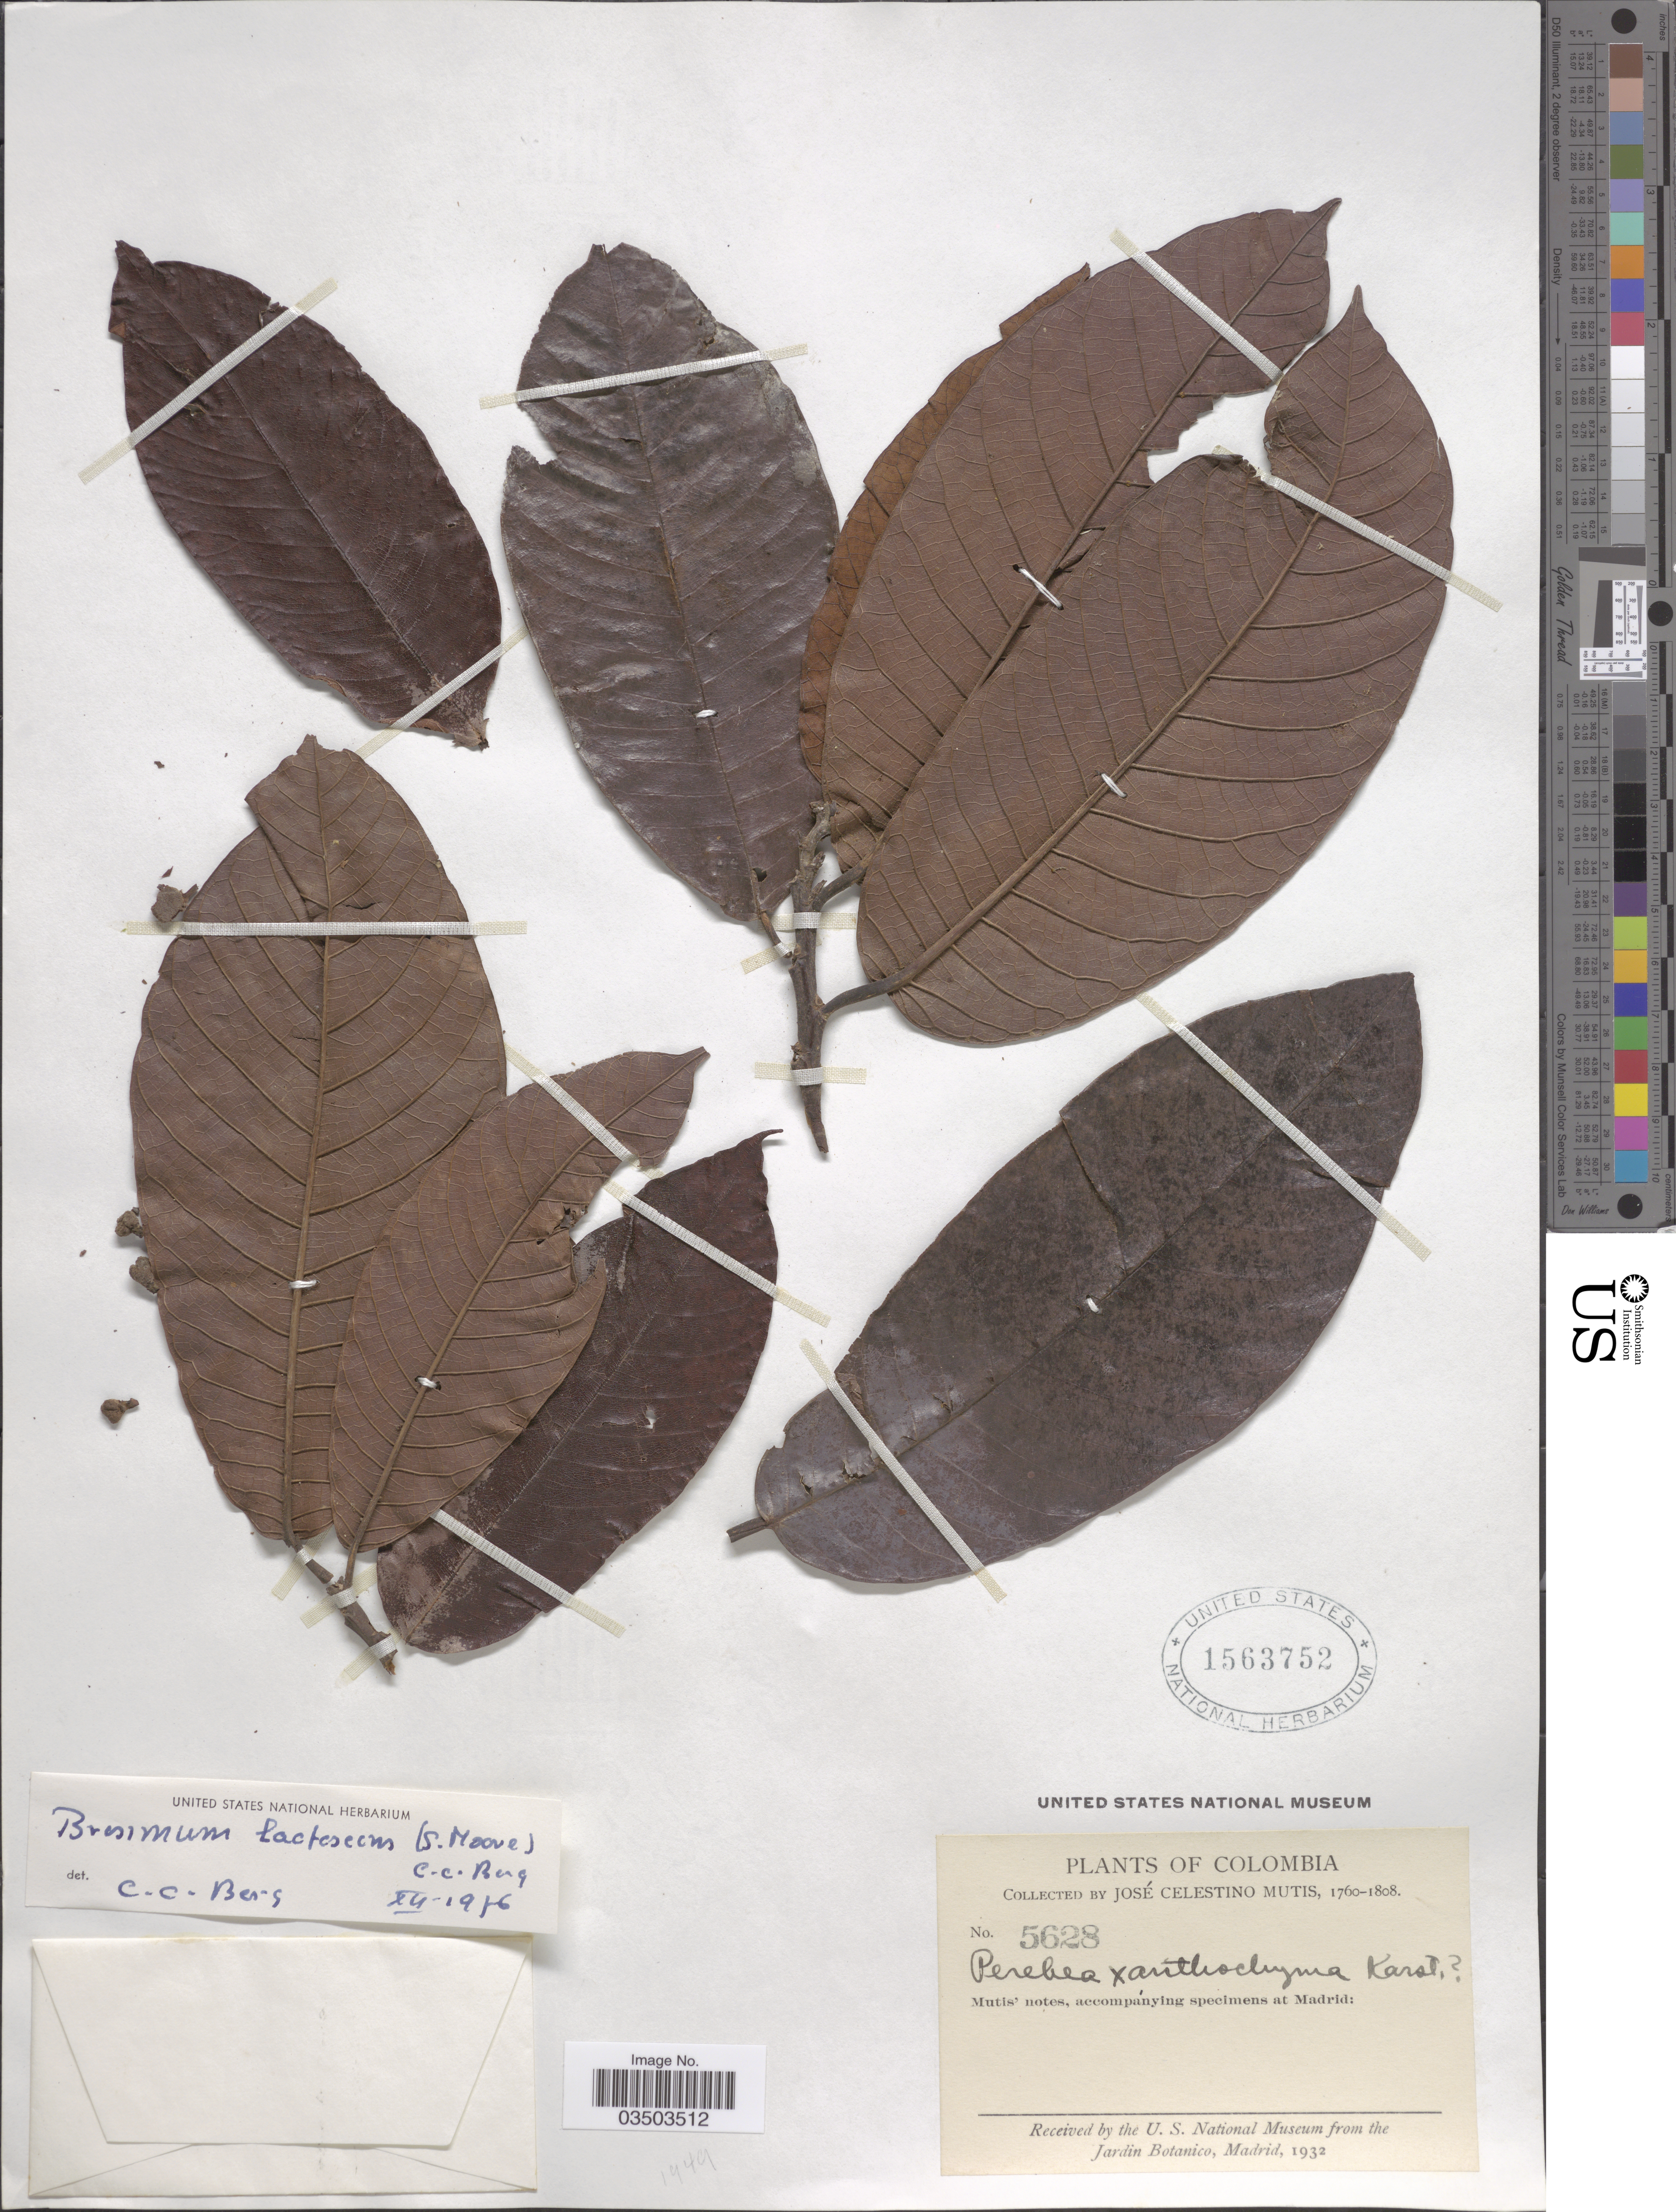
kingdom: Plantae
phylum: Tracheophyta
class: Magnoliopsida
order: Rosales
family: Moraceae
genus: Brosimum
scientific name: Brosimum lactescens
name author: (S. Moore) C.C. Berg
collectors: J. C. B. Mutis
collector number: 5628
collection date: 1760/1808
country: Colombia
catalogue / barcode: US 1563752